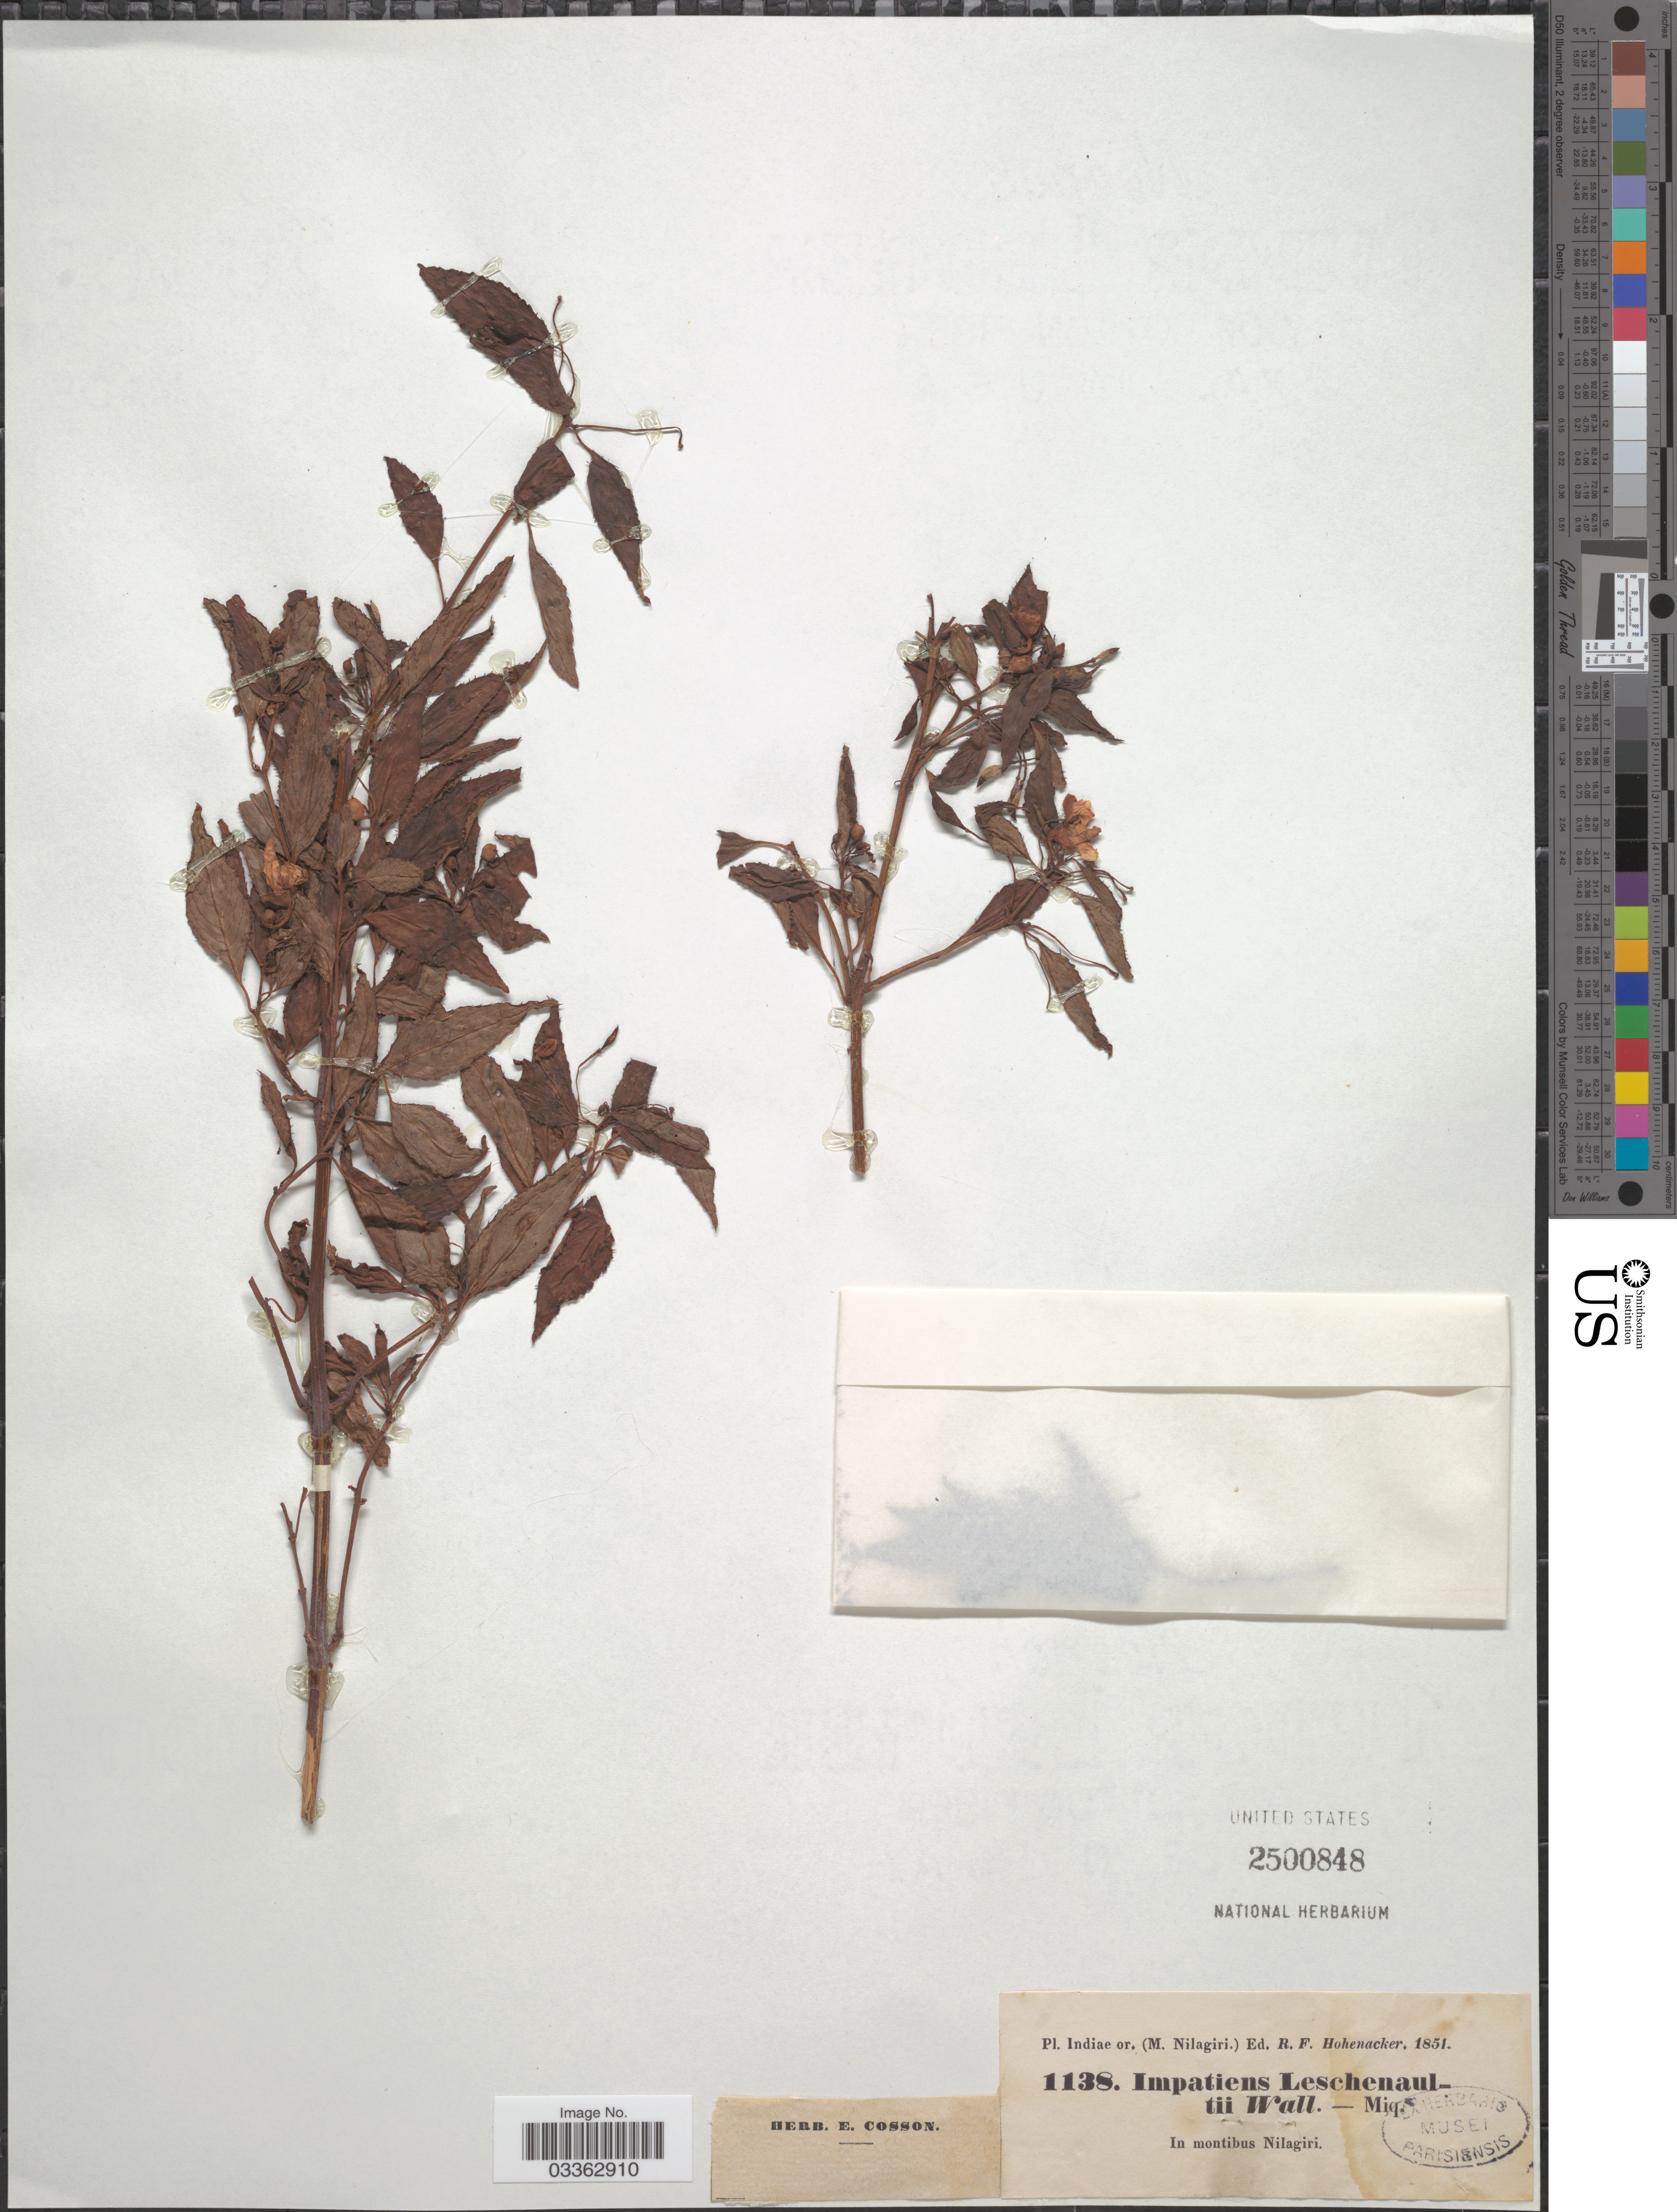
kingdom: Plantae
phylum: Tracheophyta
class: Magnoliopsida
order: Ericales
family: Balsaminaceae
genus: Impatiens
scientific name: Impatiens leschenaultii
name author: Wall.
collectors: R. F. Hohenacker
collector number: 1138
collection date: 1851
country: India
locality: In montibus Nilagiri.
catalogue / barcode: US 2500848